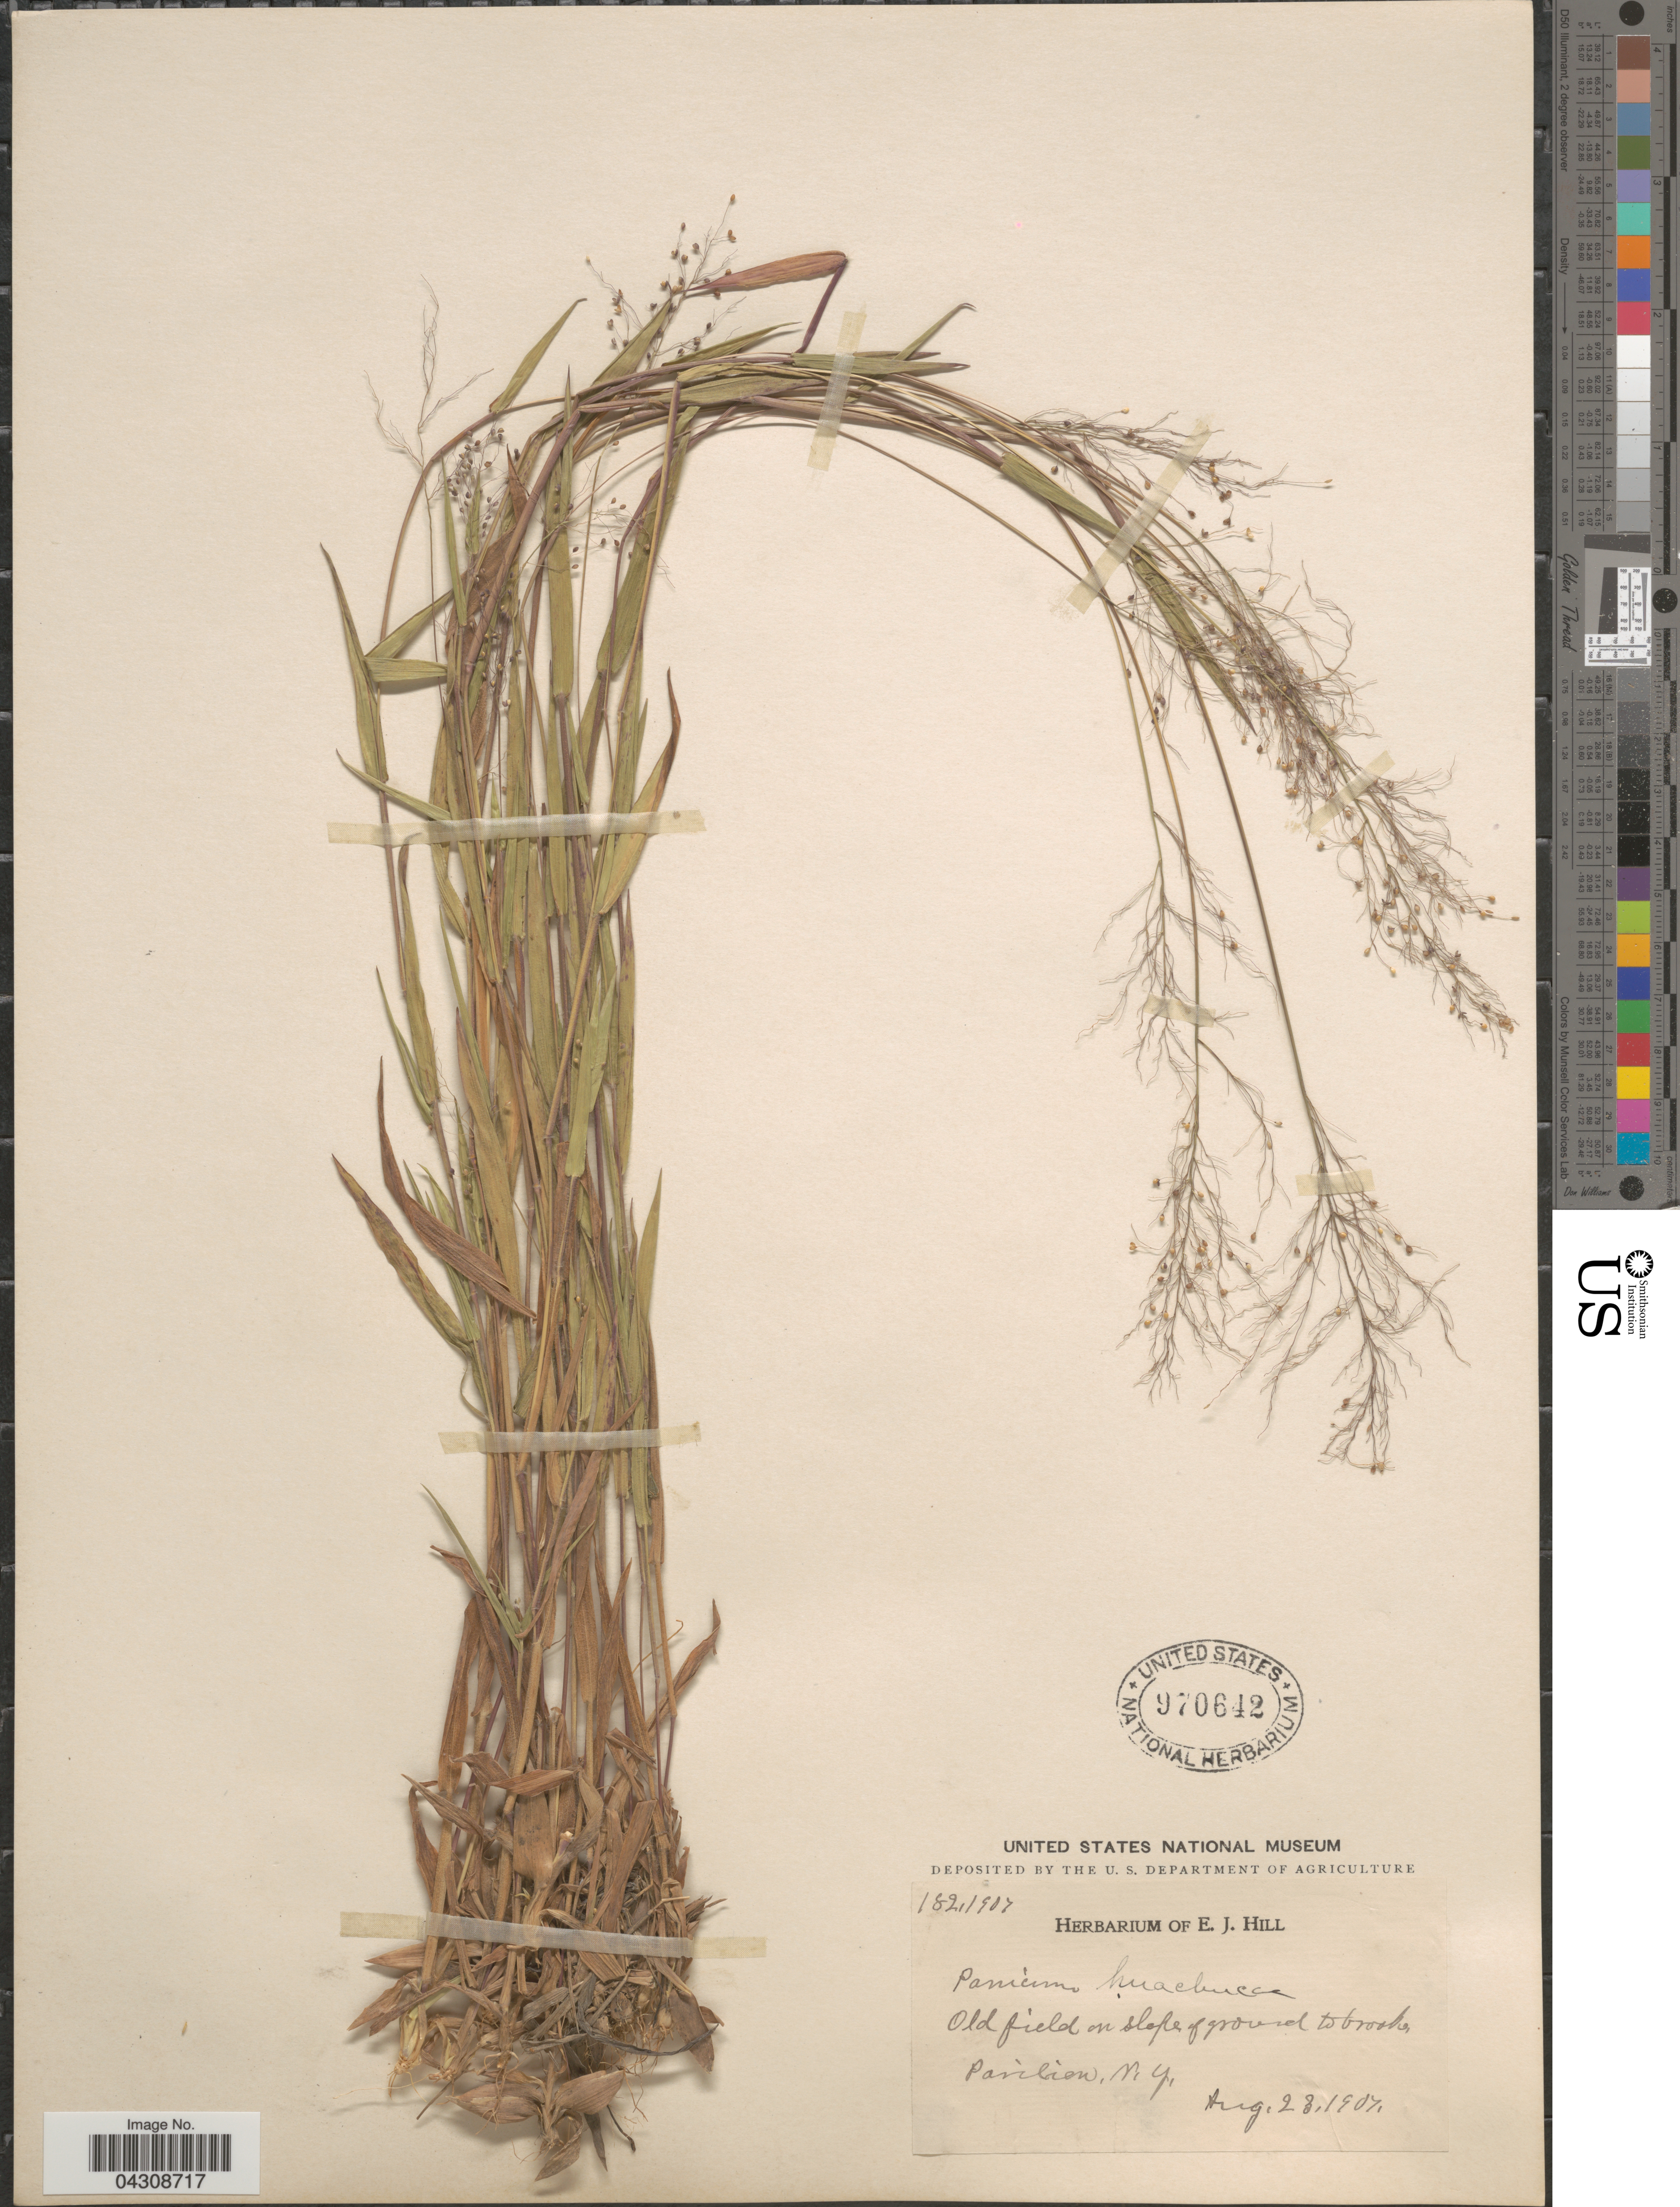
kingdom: Plantae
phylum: Tracheophyta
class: Liliopsida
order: Poales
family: Poaceae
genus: Dichanthelium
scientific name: Dichanthelium acuminatum var. acuminatum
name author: (Sw.) Gould & C.A. Clark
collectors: Ex herb. E. J. Hill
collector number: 182,1907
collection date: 1907-08-28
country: United States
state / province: New York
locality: Old field on slope of ground to brooks. Pavilion.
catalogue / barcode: US 970642